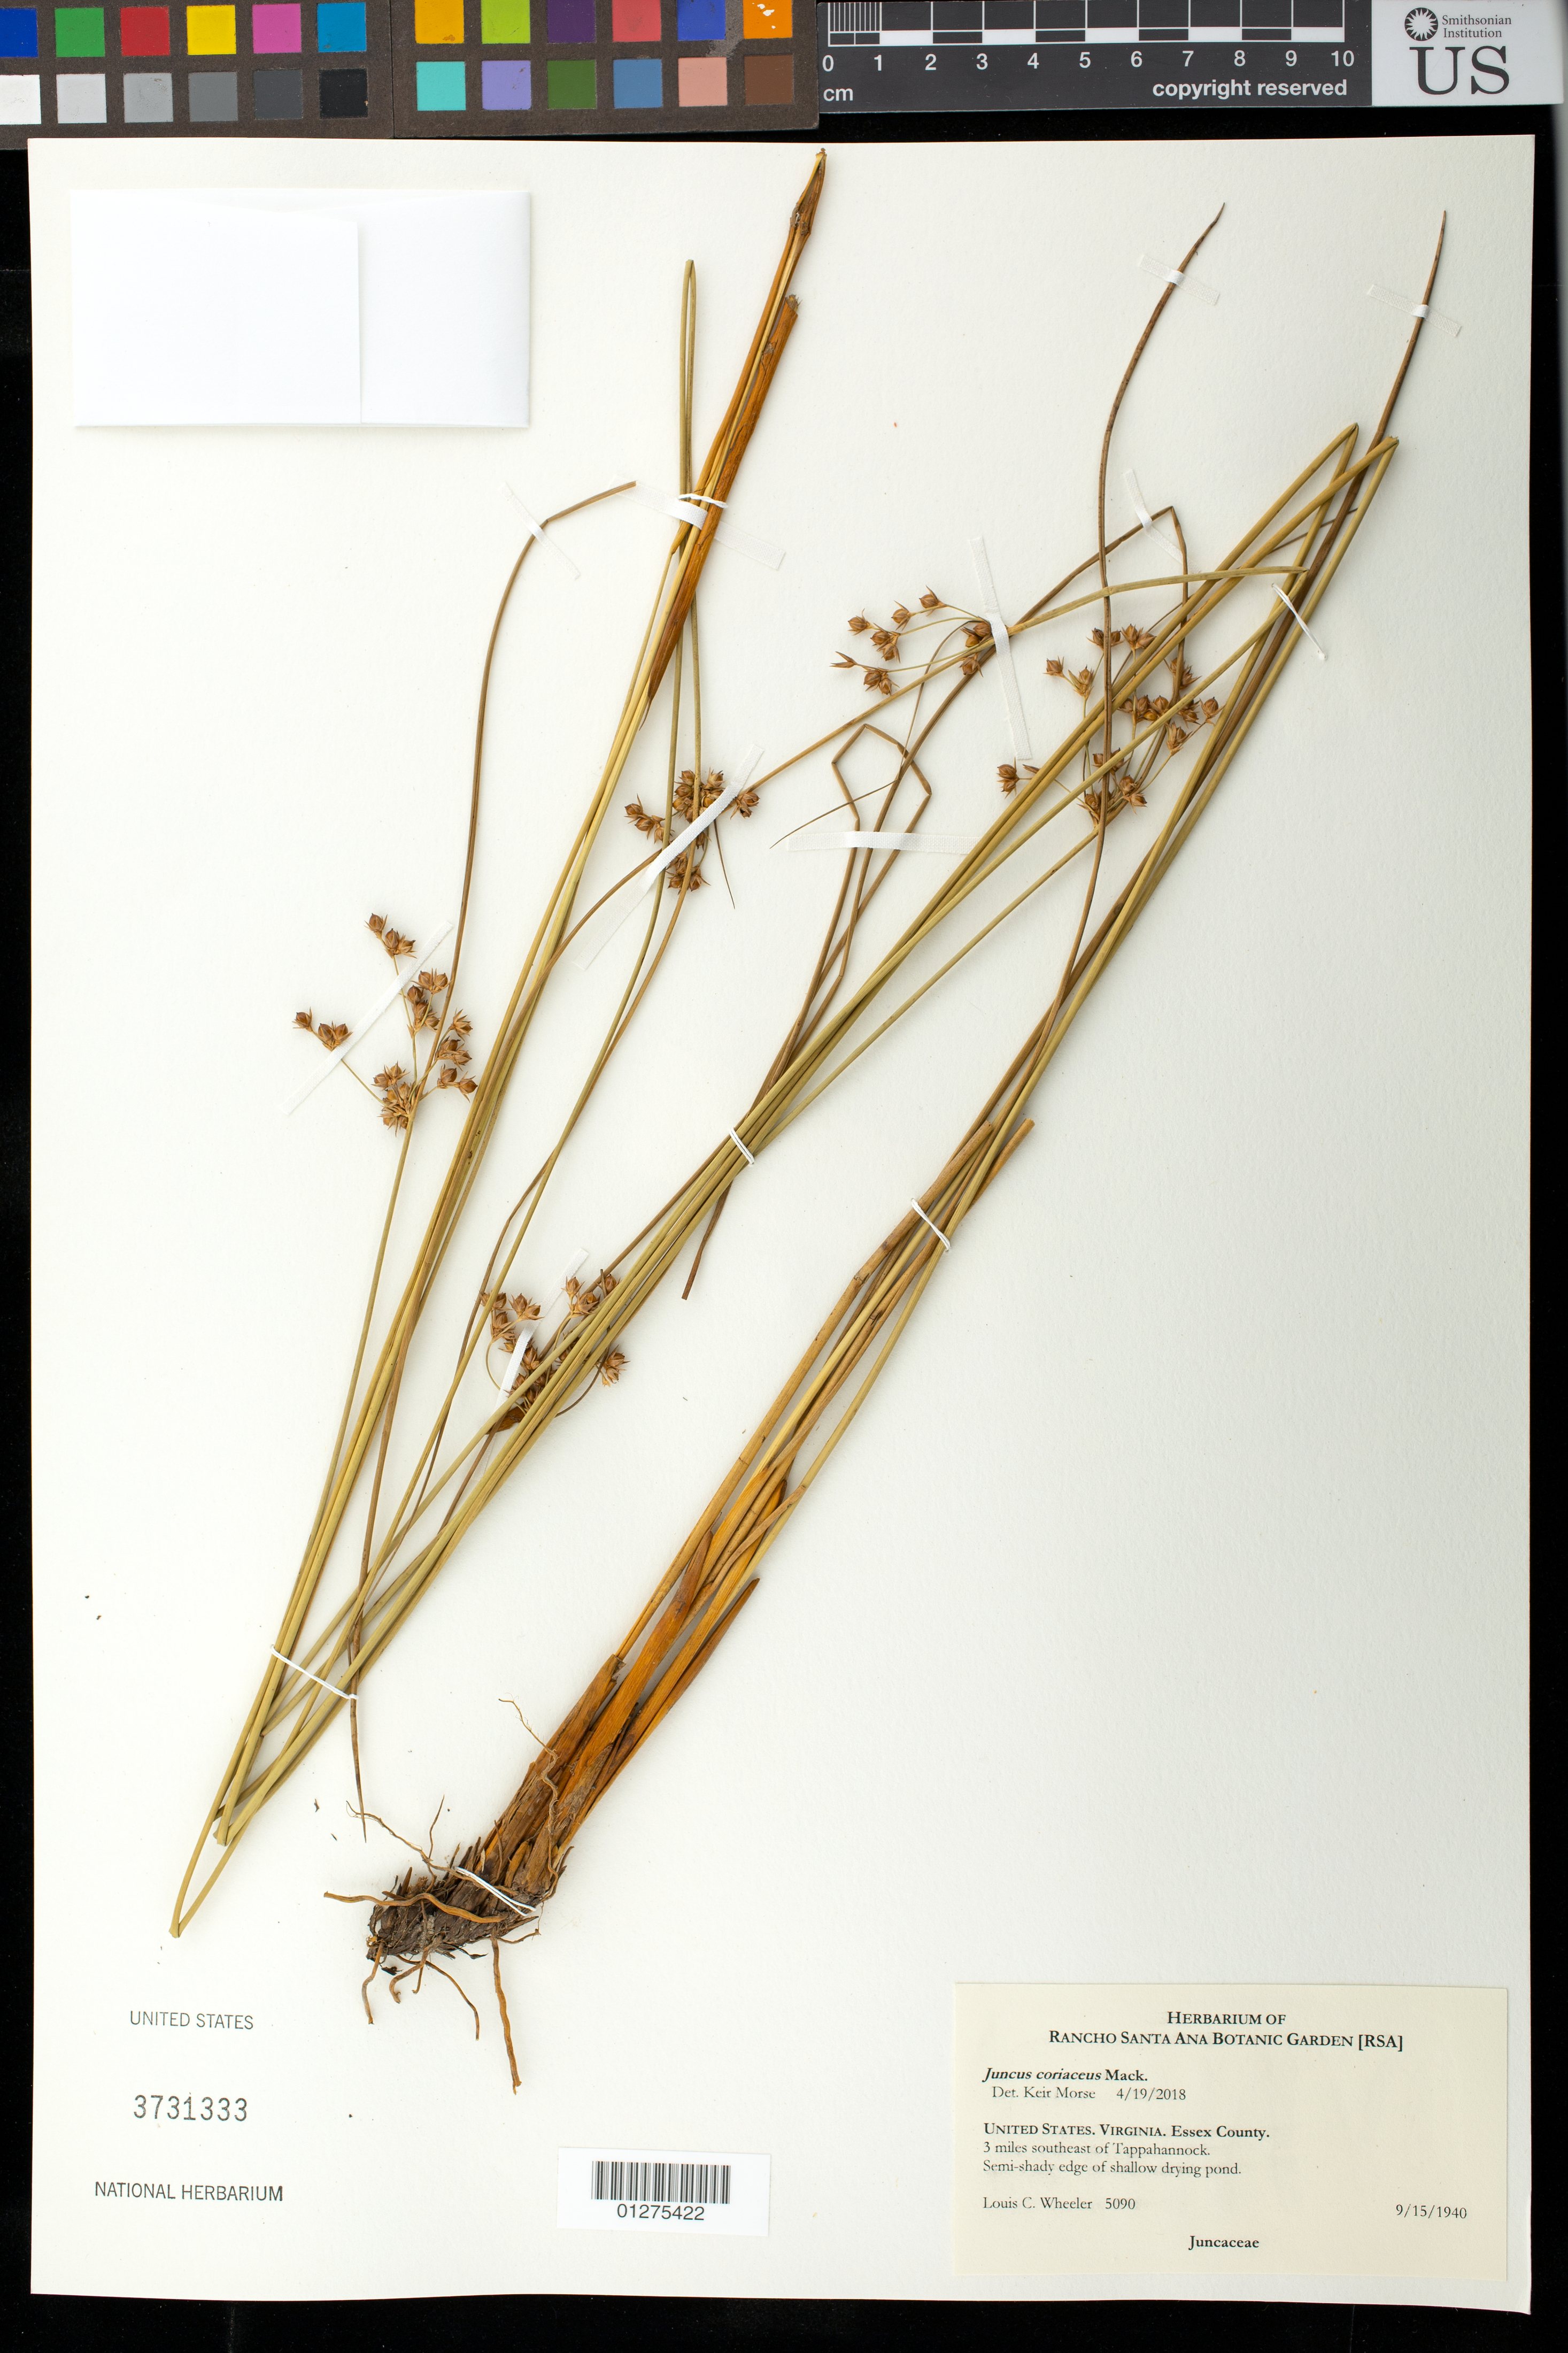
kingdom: Plantae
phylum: Tracheophyta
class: Liliopsida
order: Poales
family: Juncaceae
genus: Juncus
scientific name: Juncus coriaceus Mack.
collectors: L. C. Wheeler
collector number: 5090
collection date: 1940-09-15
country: United States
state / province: Virginia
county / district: Essex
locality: Essex County. 3 miles southeast of Tappahannock Semi- shady edge of shallow drying pond.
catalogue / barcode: US 3731333